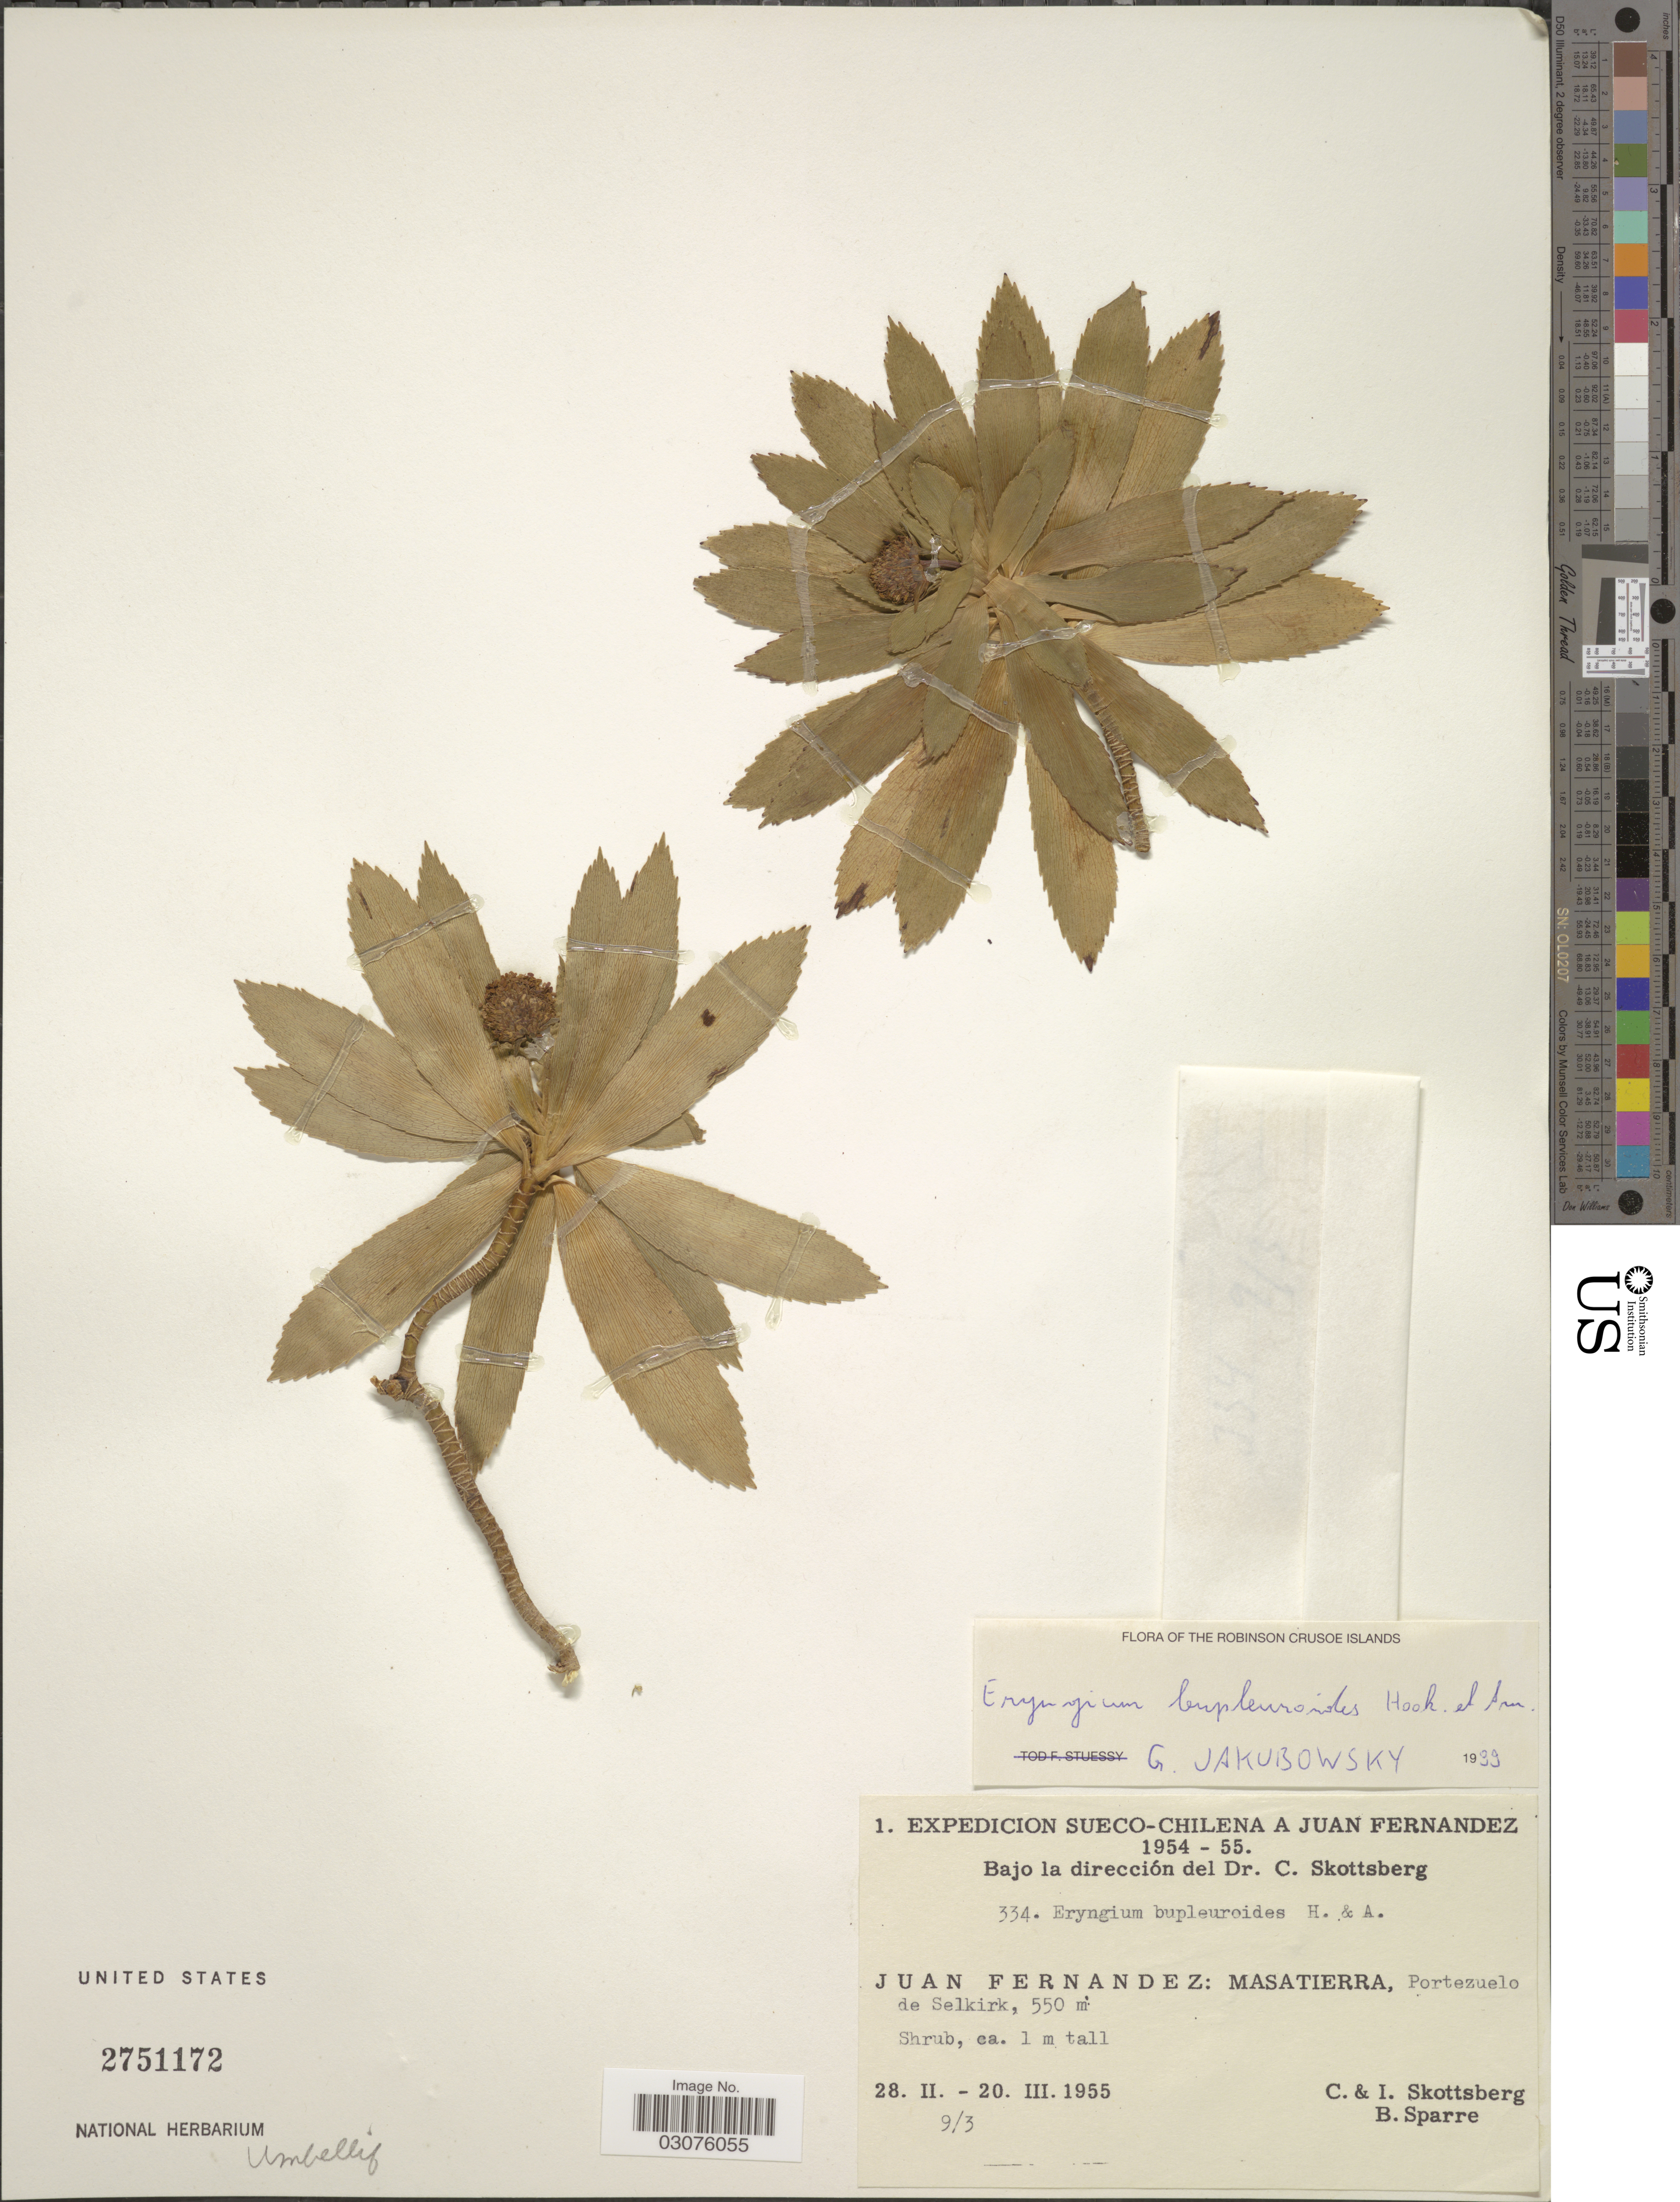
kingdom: Plantae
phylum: Tracheophyta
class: Magnoliopsida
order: Apiales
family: Apiaceae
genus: Eryngium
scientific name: Eryngium bupleuroides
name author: Hook. & Arn.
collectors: C. Skottsberg, I. Skottsberg & B. Sparre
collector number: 1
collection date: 1955-03-09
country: Chile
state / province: Valparaíso (V)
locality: Juan Fernandez: Masatierra, Portezuelo de Selkirk.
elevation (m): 550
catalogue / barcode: US 2751172